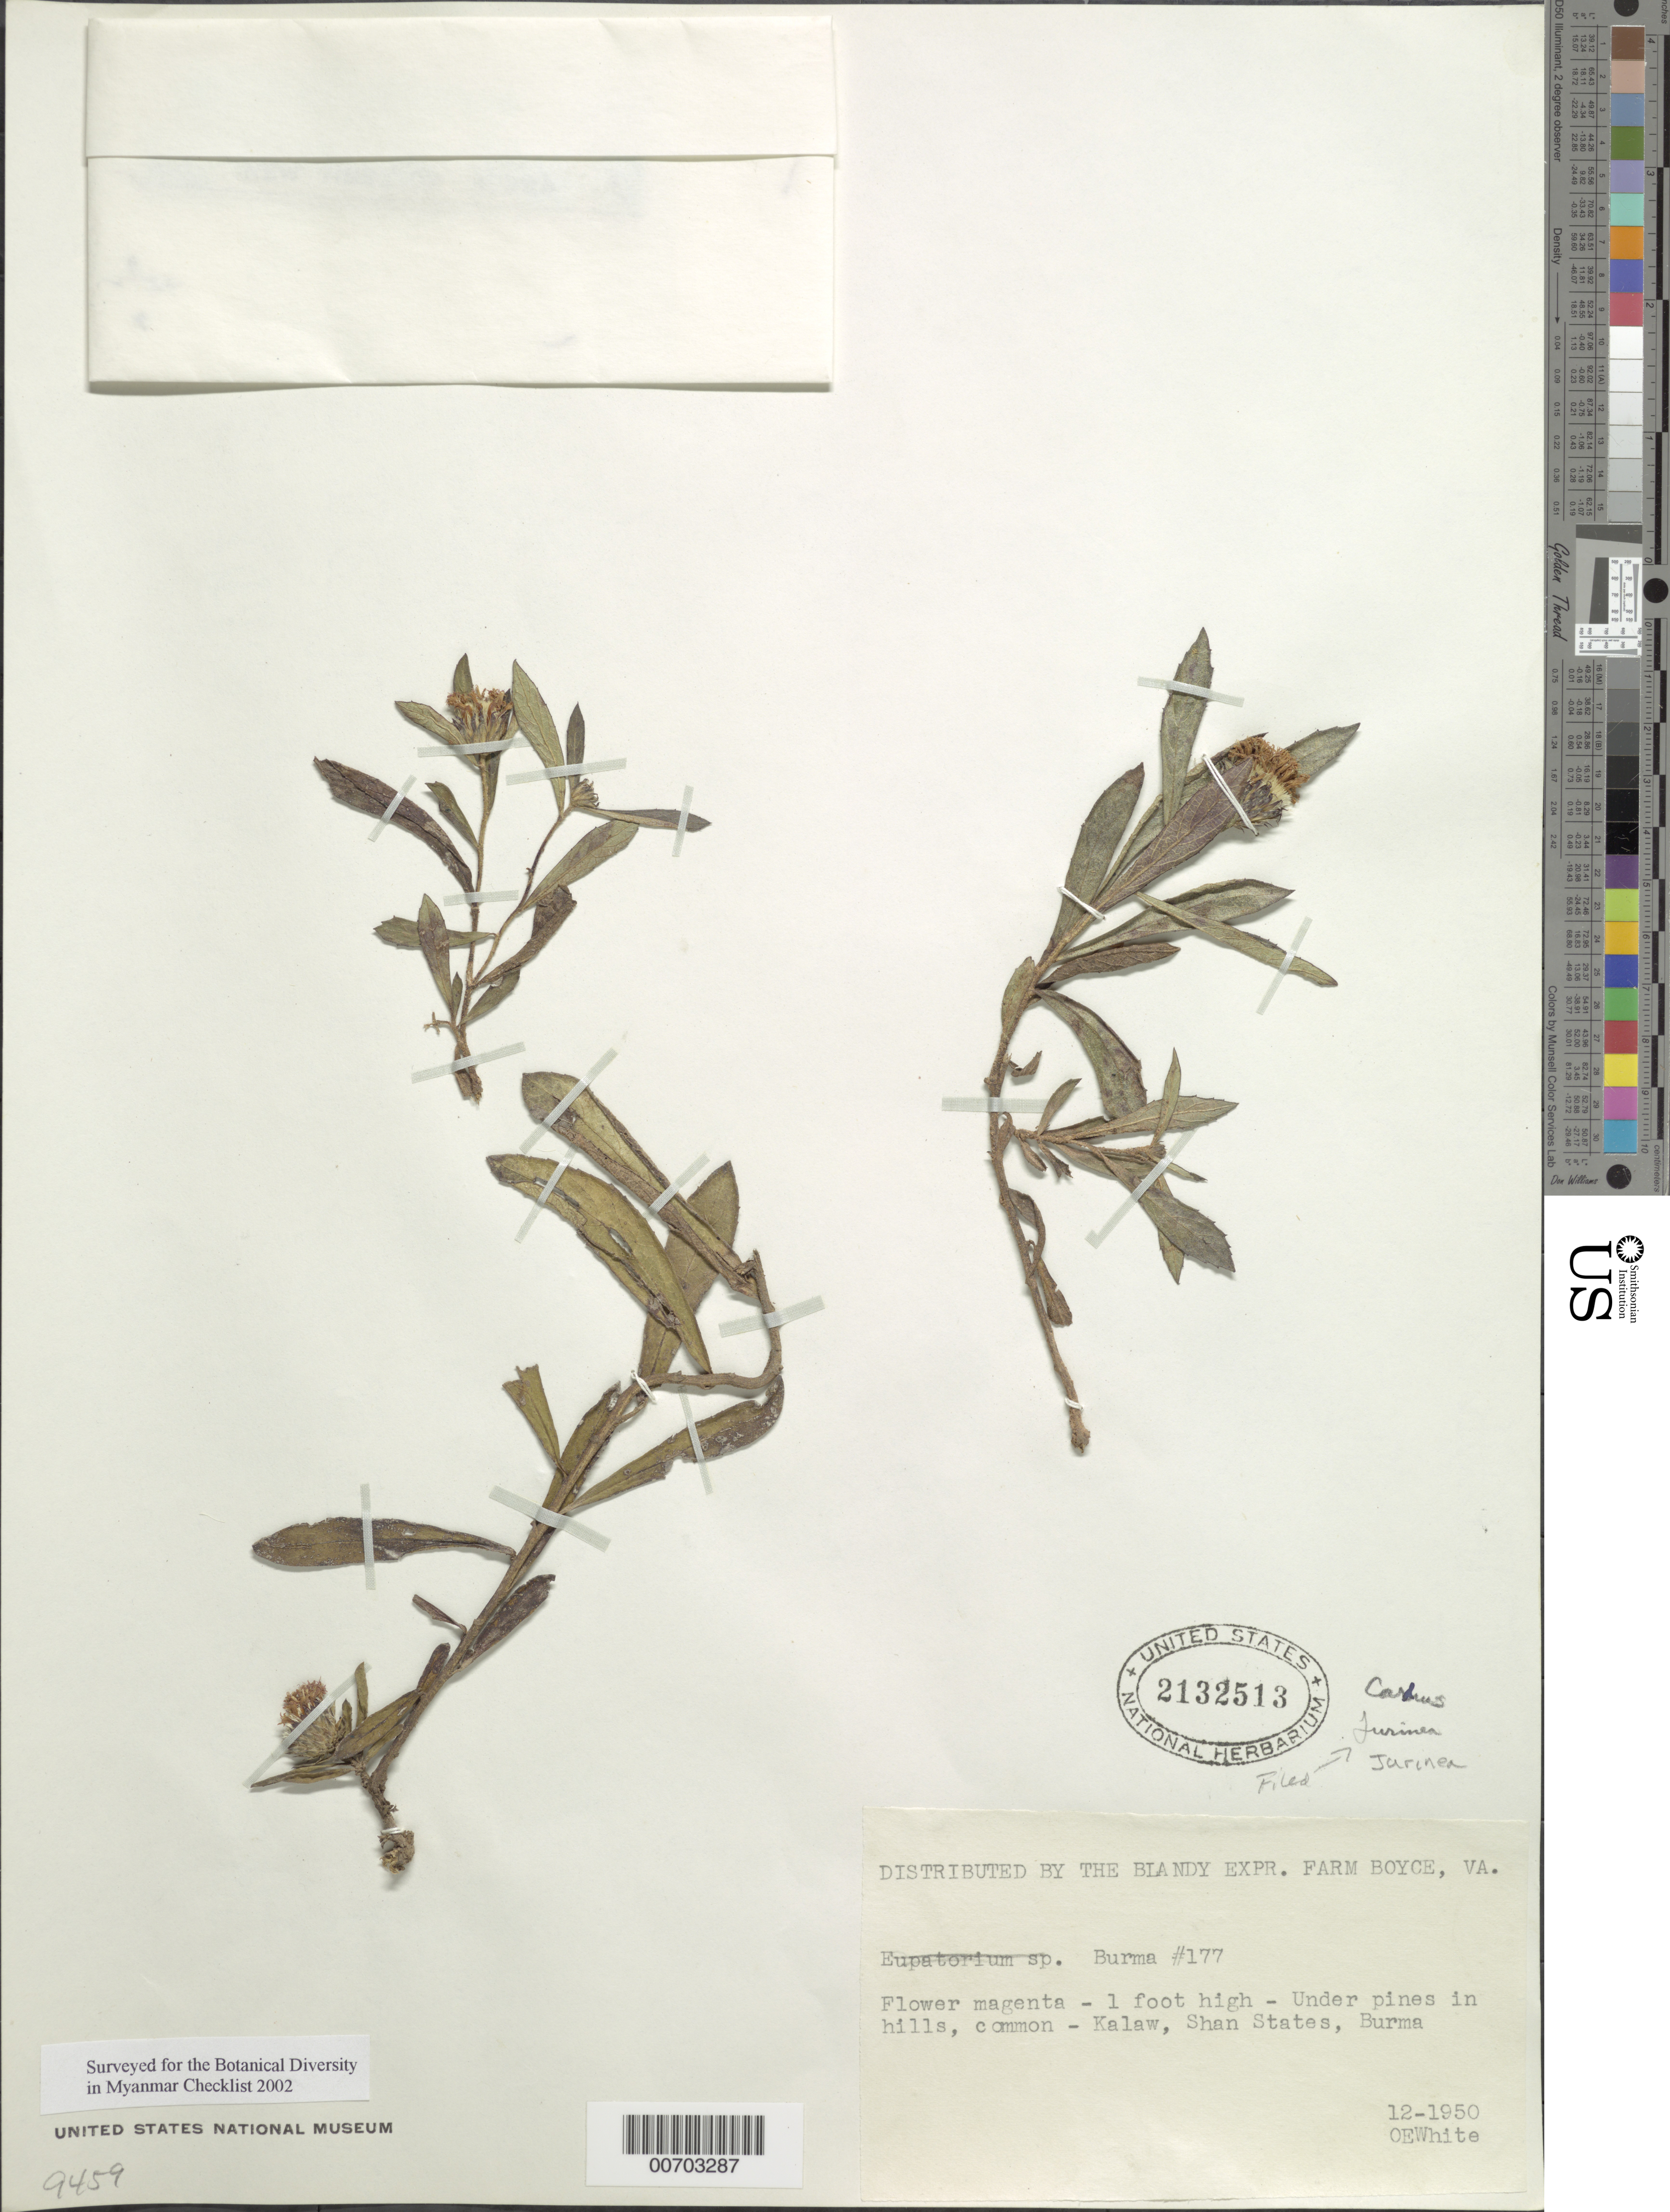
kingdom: Plantae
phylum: Tracheophyta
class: Magnoliopsida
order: Asterales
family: Asteraceae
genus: Jurinea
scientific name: Jurinea sp.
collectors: O. E. White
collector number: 177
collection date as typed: Dec 1950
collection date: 1950-12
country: Myanmar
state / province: Shan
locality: Kalaw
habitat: Under pines on hills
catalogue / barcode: US 2132513